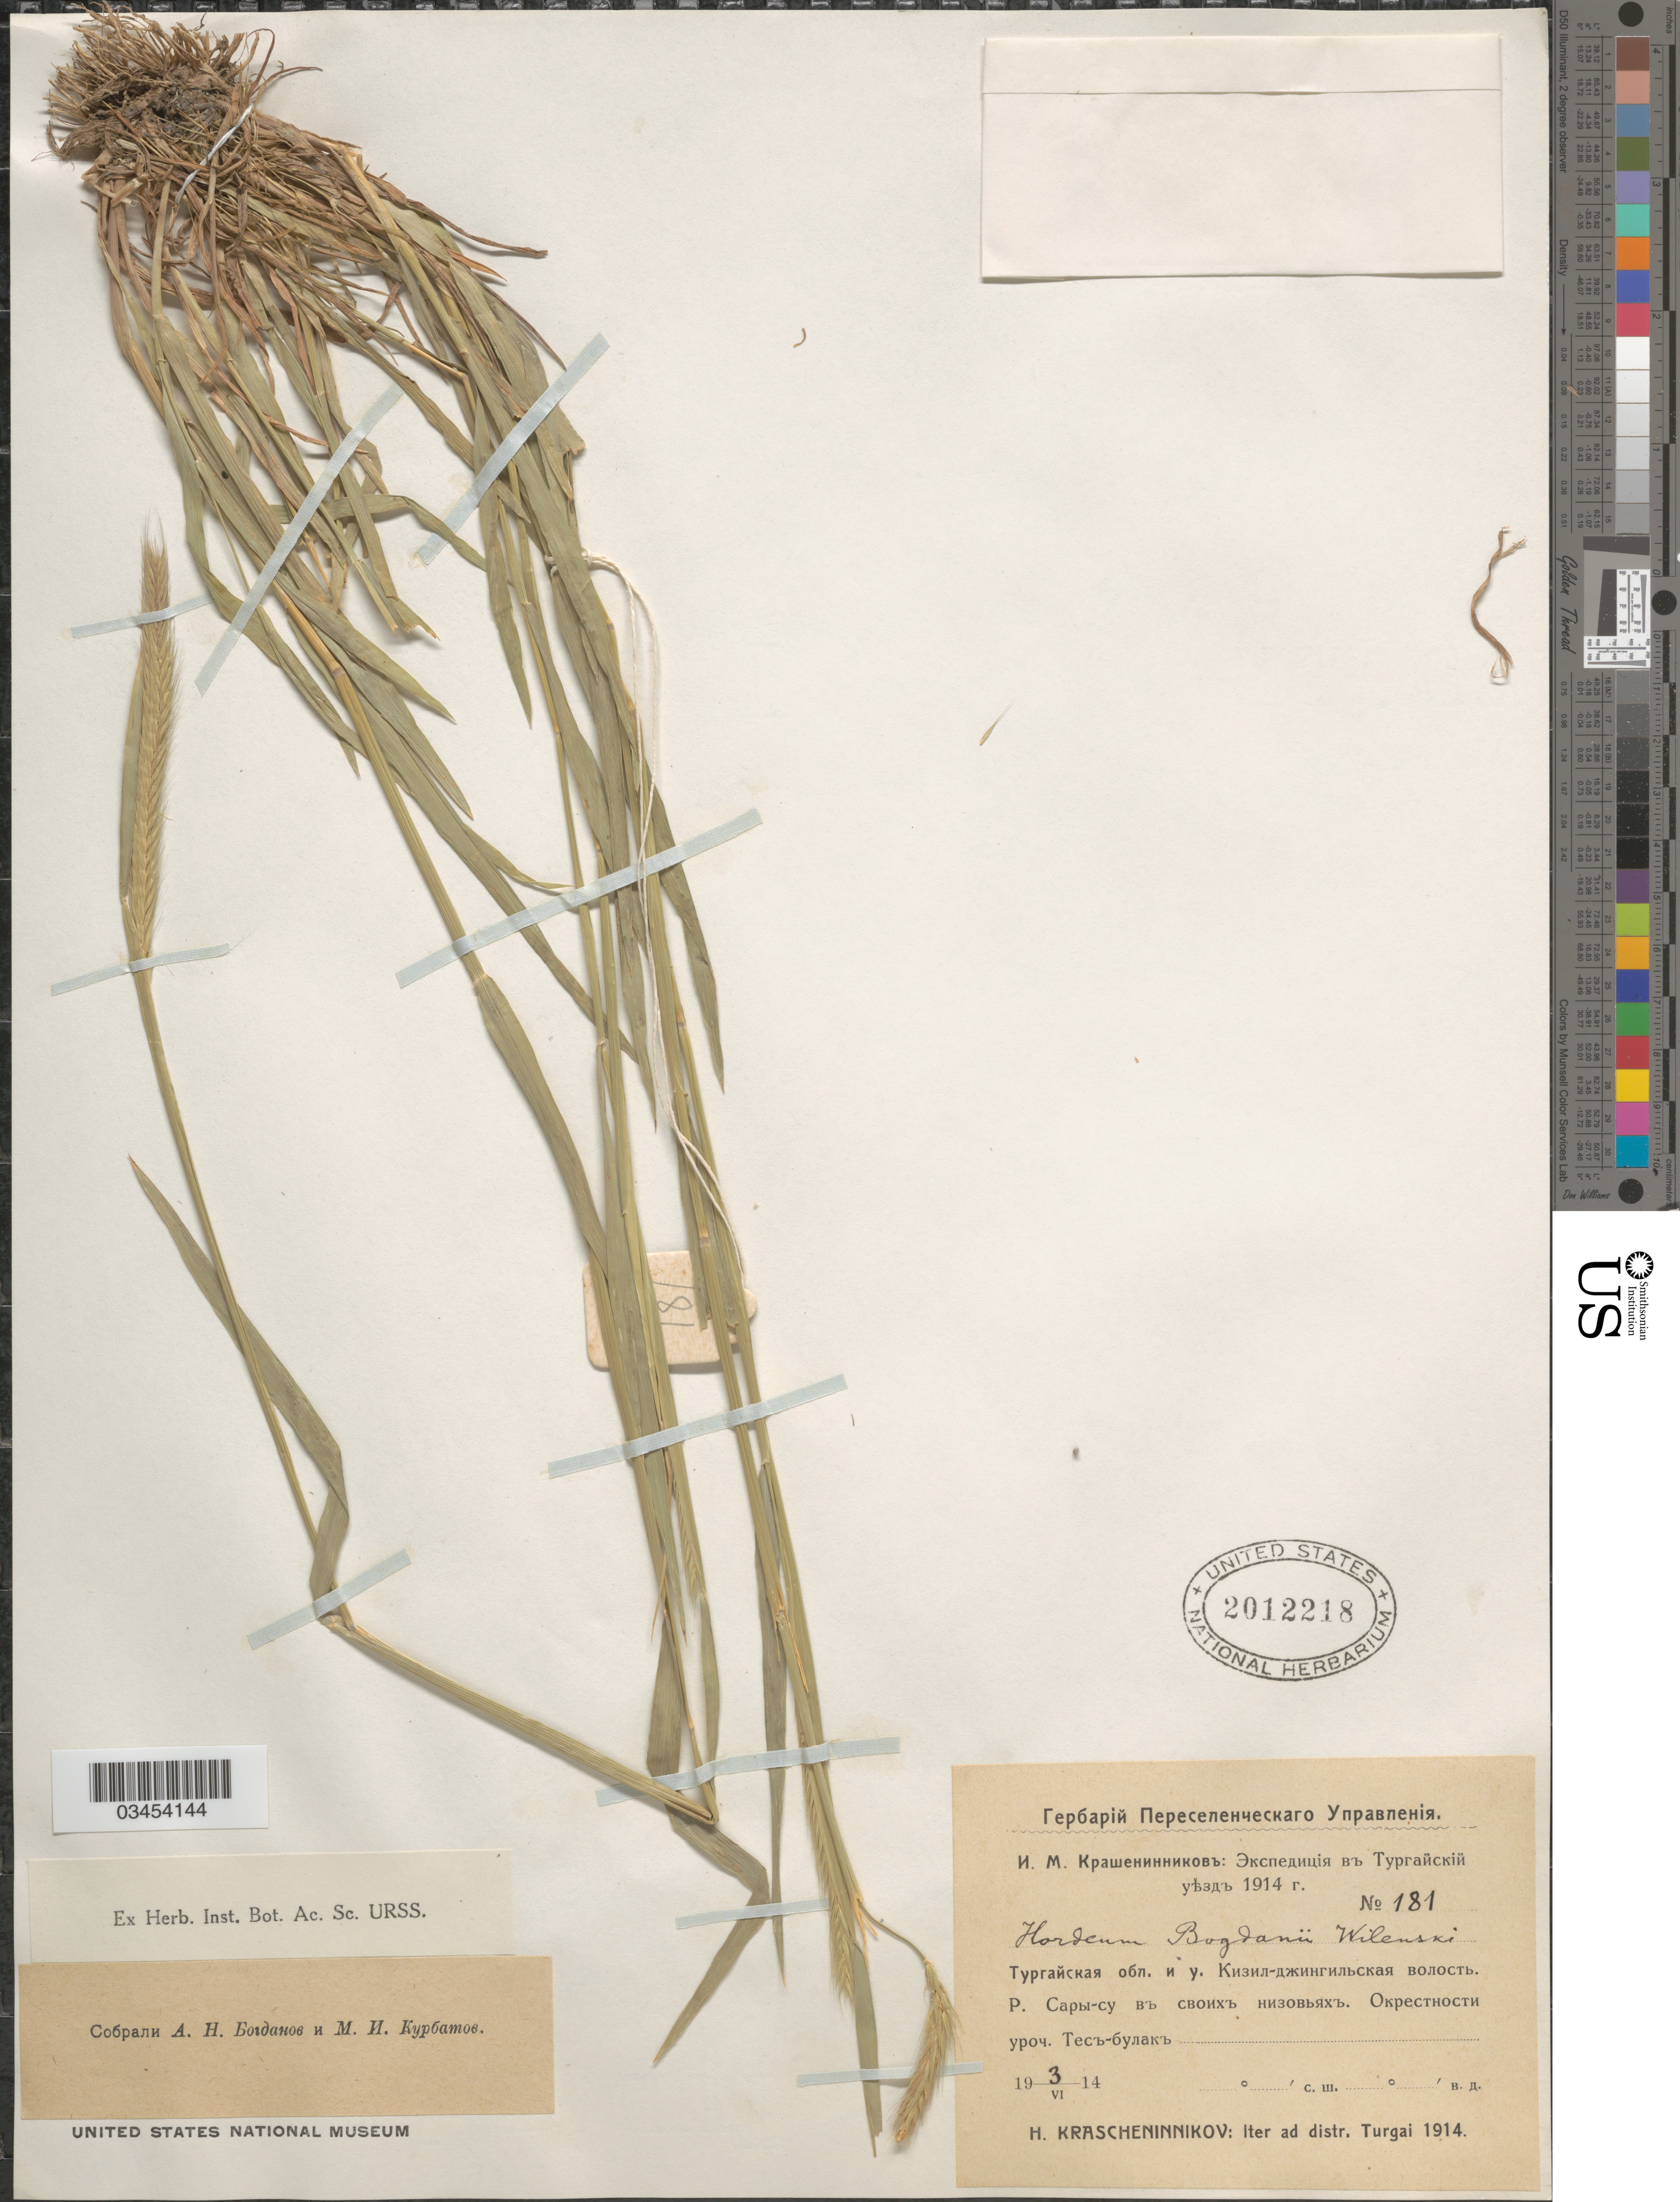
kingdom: Plantae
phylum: Tracheophyta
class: Liliopsida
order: Poales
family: Poaceae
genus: Hordeum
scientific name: Hordeum bogdanii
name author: Wilensky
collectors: H. Krascheninnikov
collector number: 181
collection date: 1914-06-03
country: Kazakhstan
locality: Iter ad distr. Turgai. River Sarysu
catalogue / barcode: US 2012218